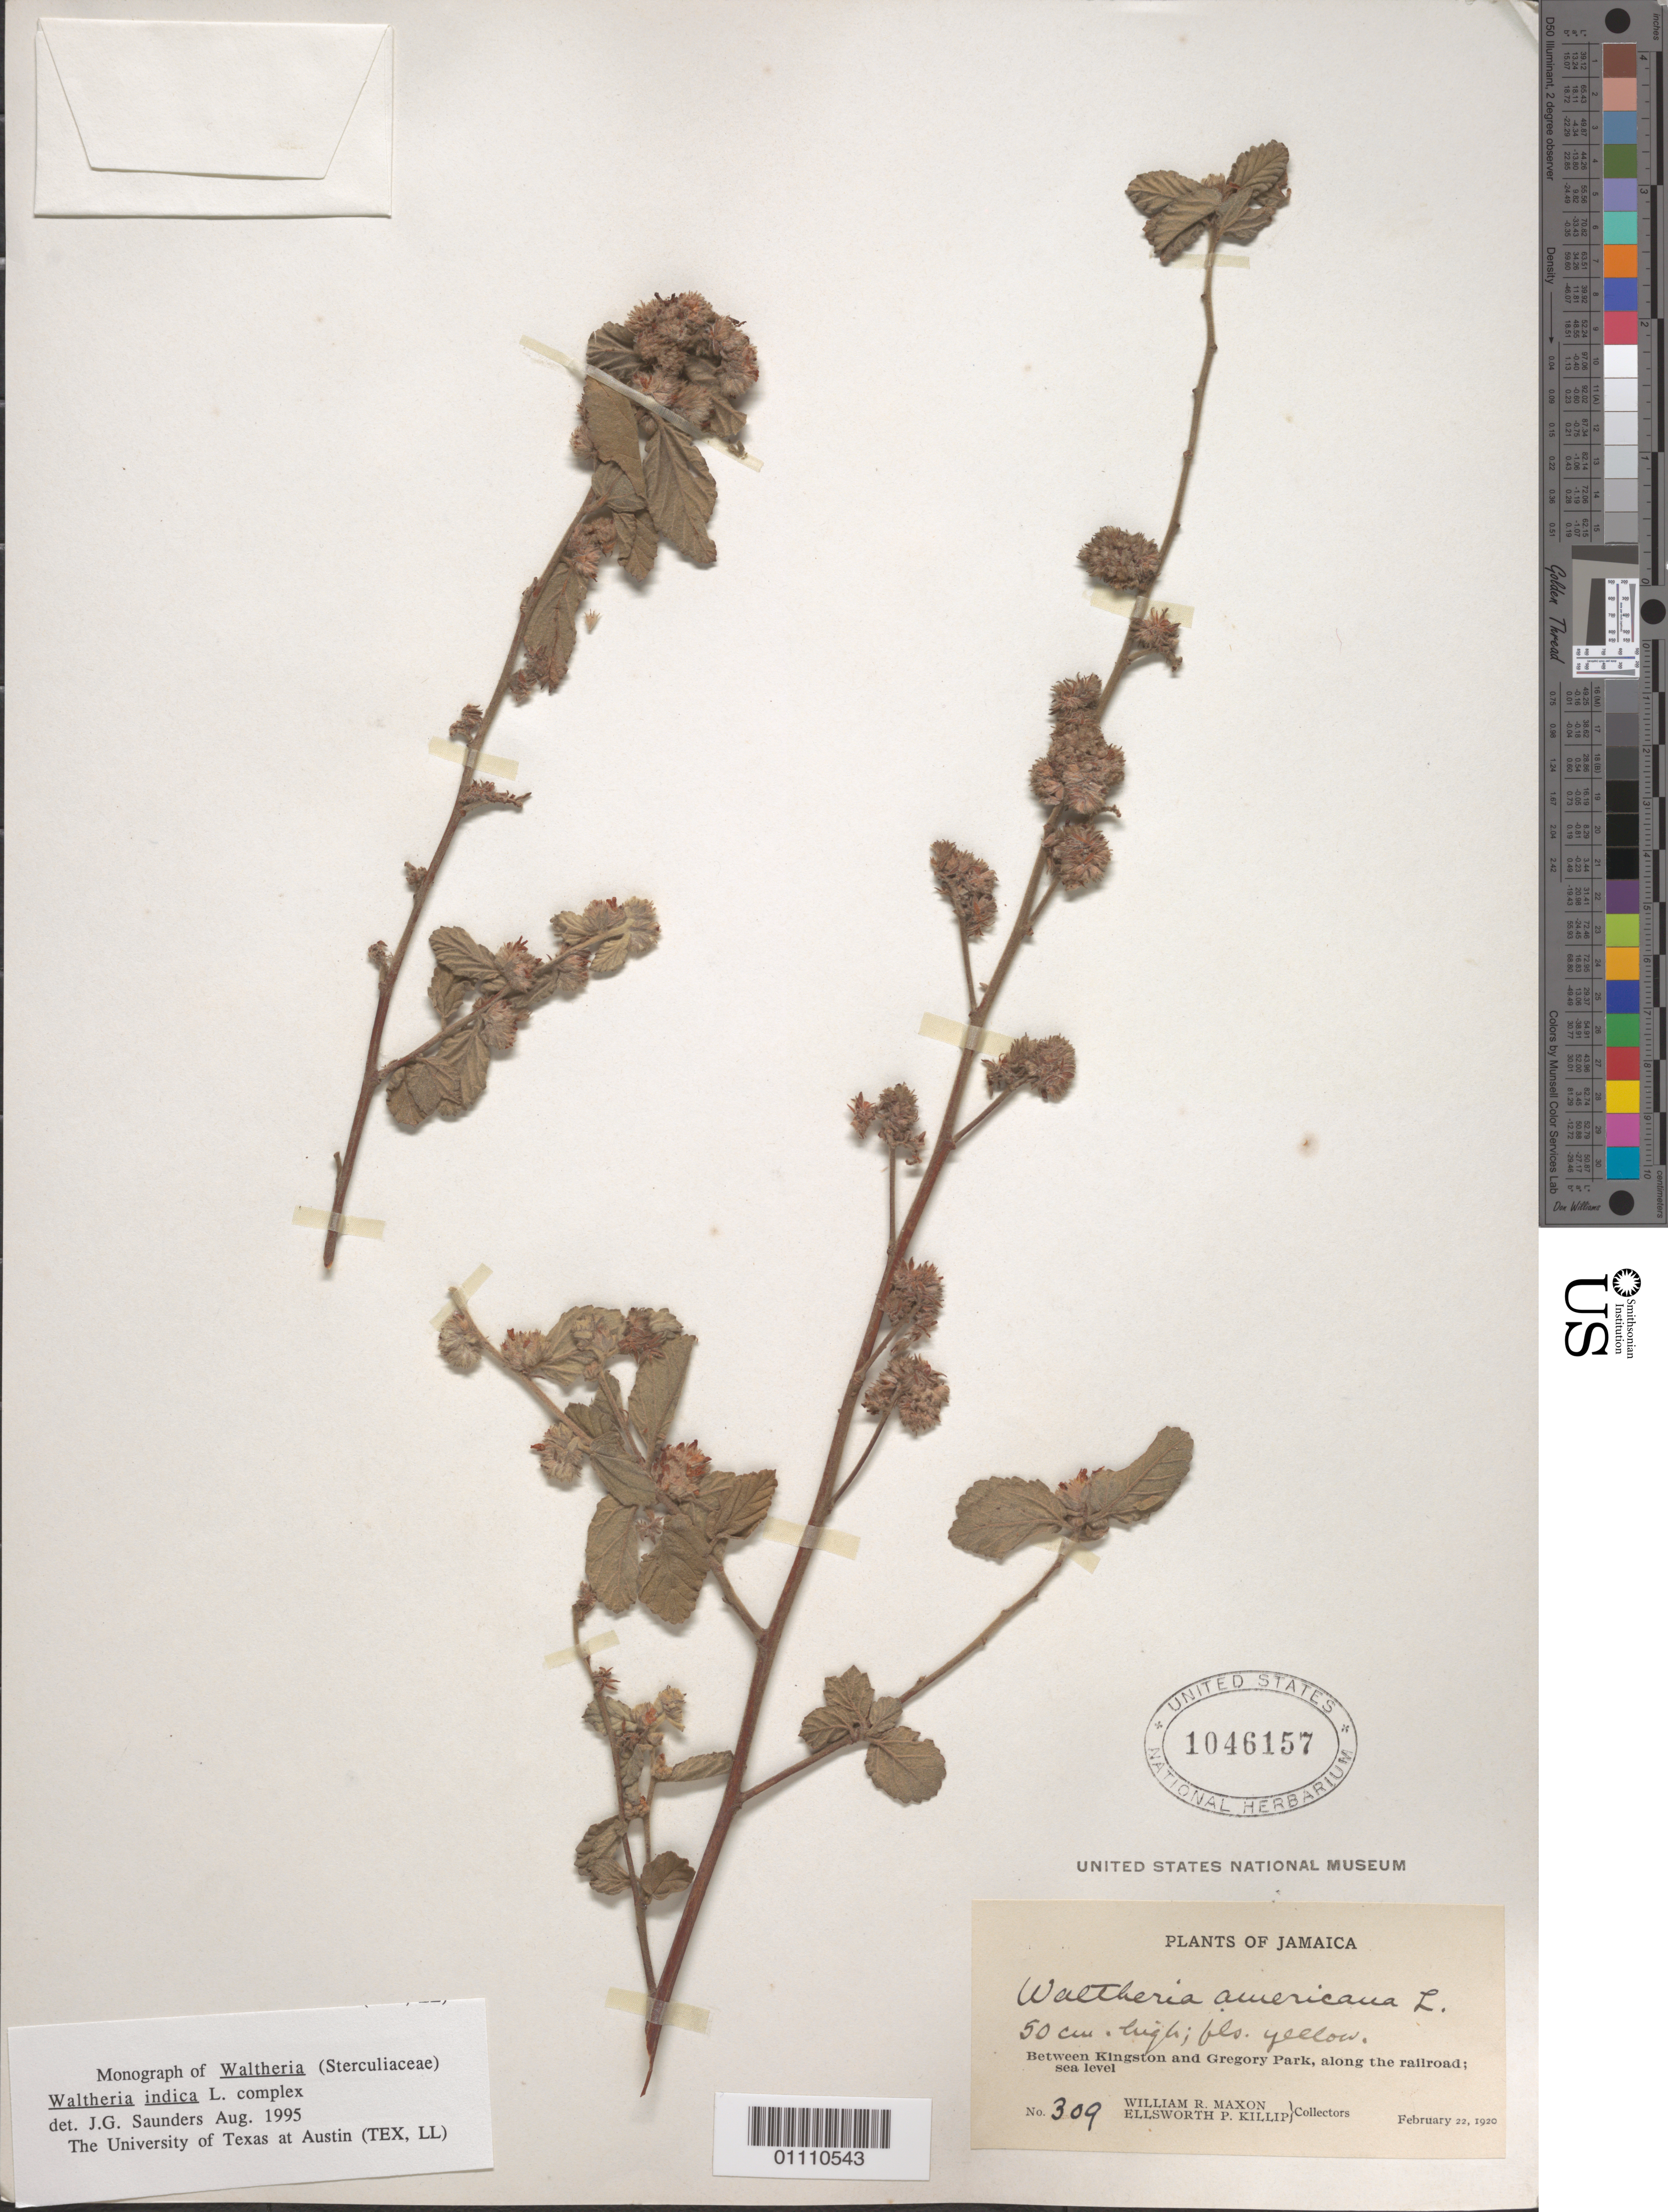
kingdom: Plantae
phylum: Tracheophyta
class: Magnoliopsida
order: Malvales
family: Malvaceae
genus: Waltheria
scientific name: Waltheria indica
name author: L.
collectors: W. R. Maxon & E. P. Killip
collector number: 309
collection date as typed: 22 Feb 1920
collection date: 1920-02-22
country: Jamaica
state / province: Saint Catherine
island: Jamaica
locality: Between Kingston and Gregory Park, along the railroad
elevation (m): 0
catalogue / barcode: US 1046157